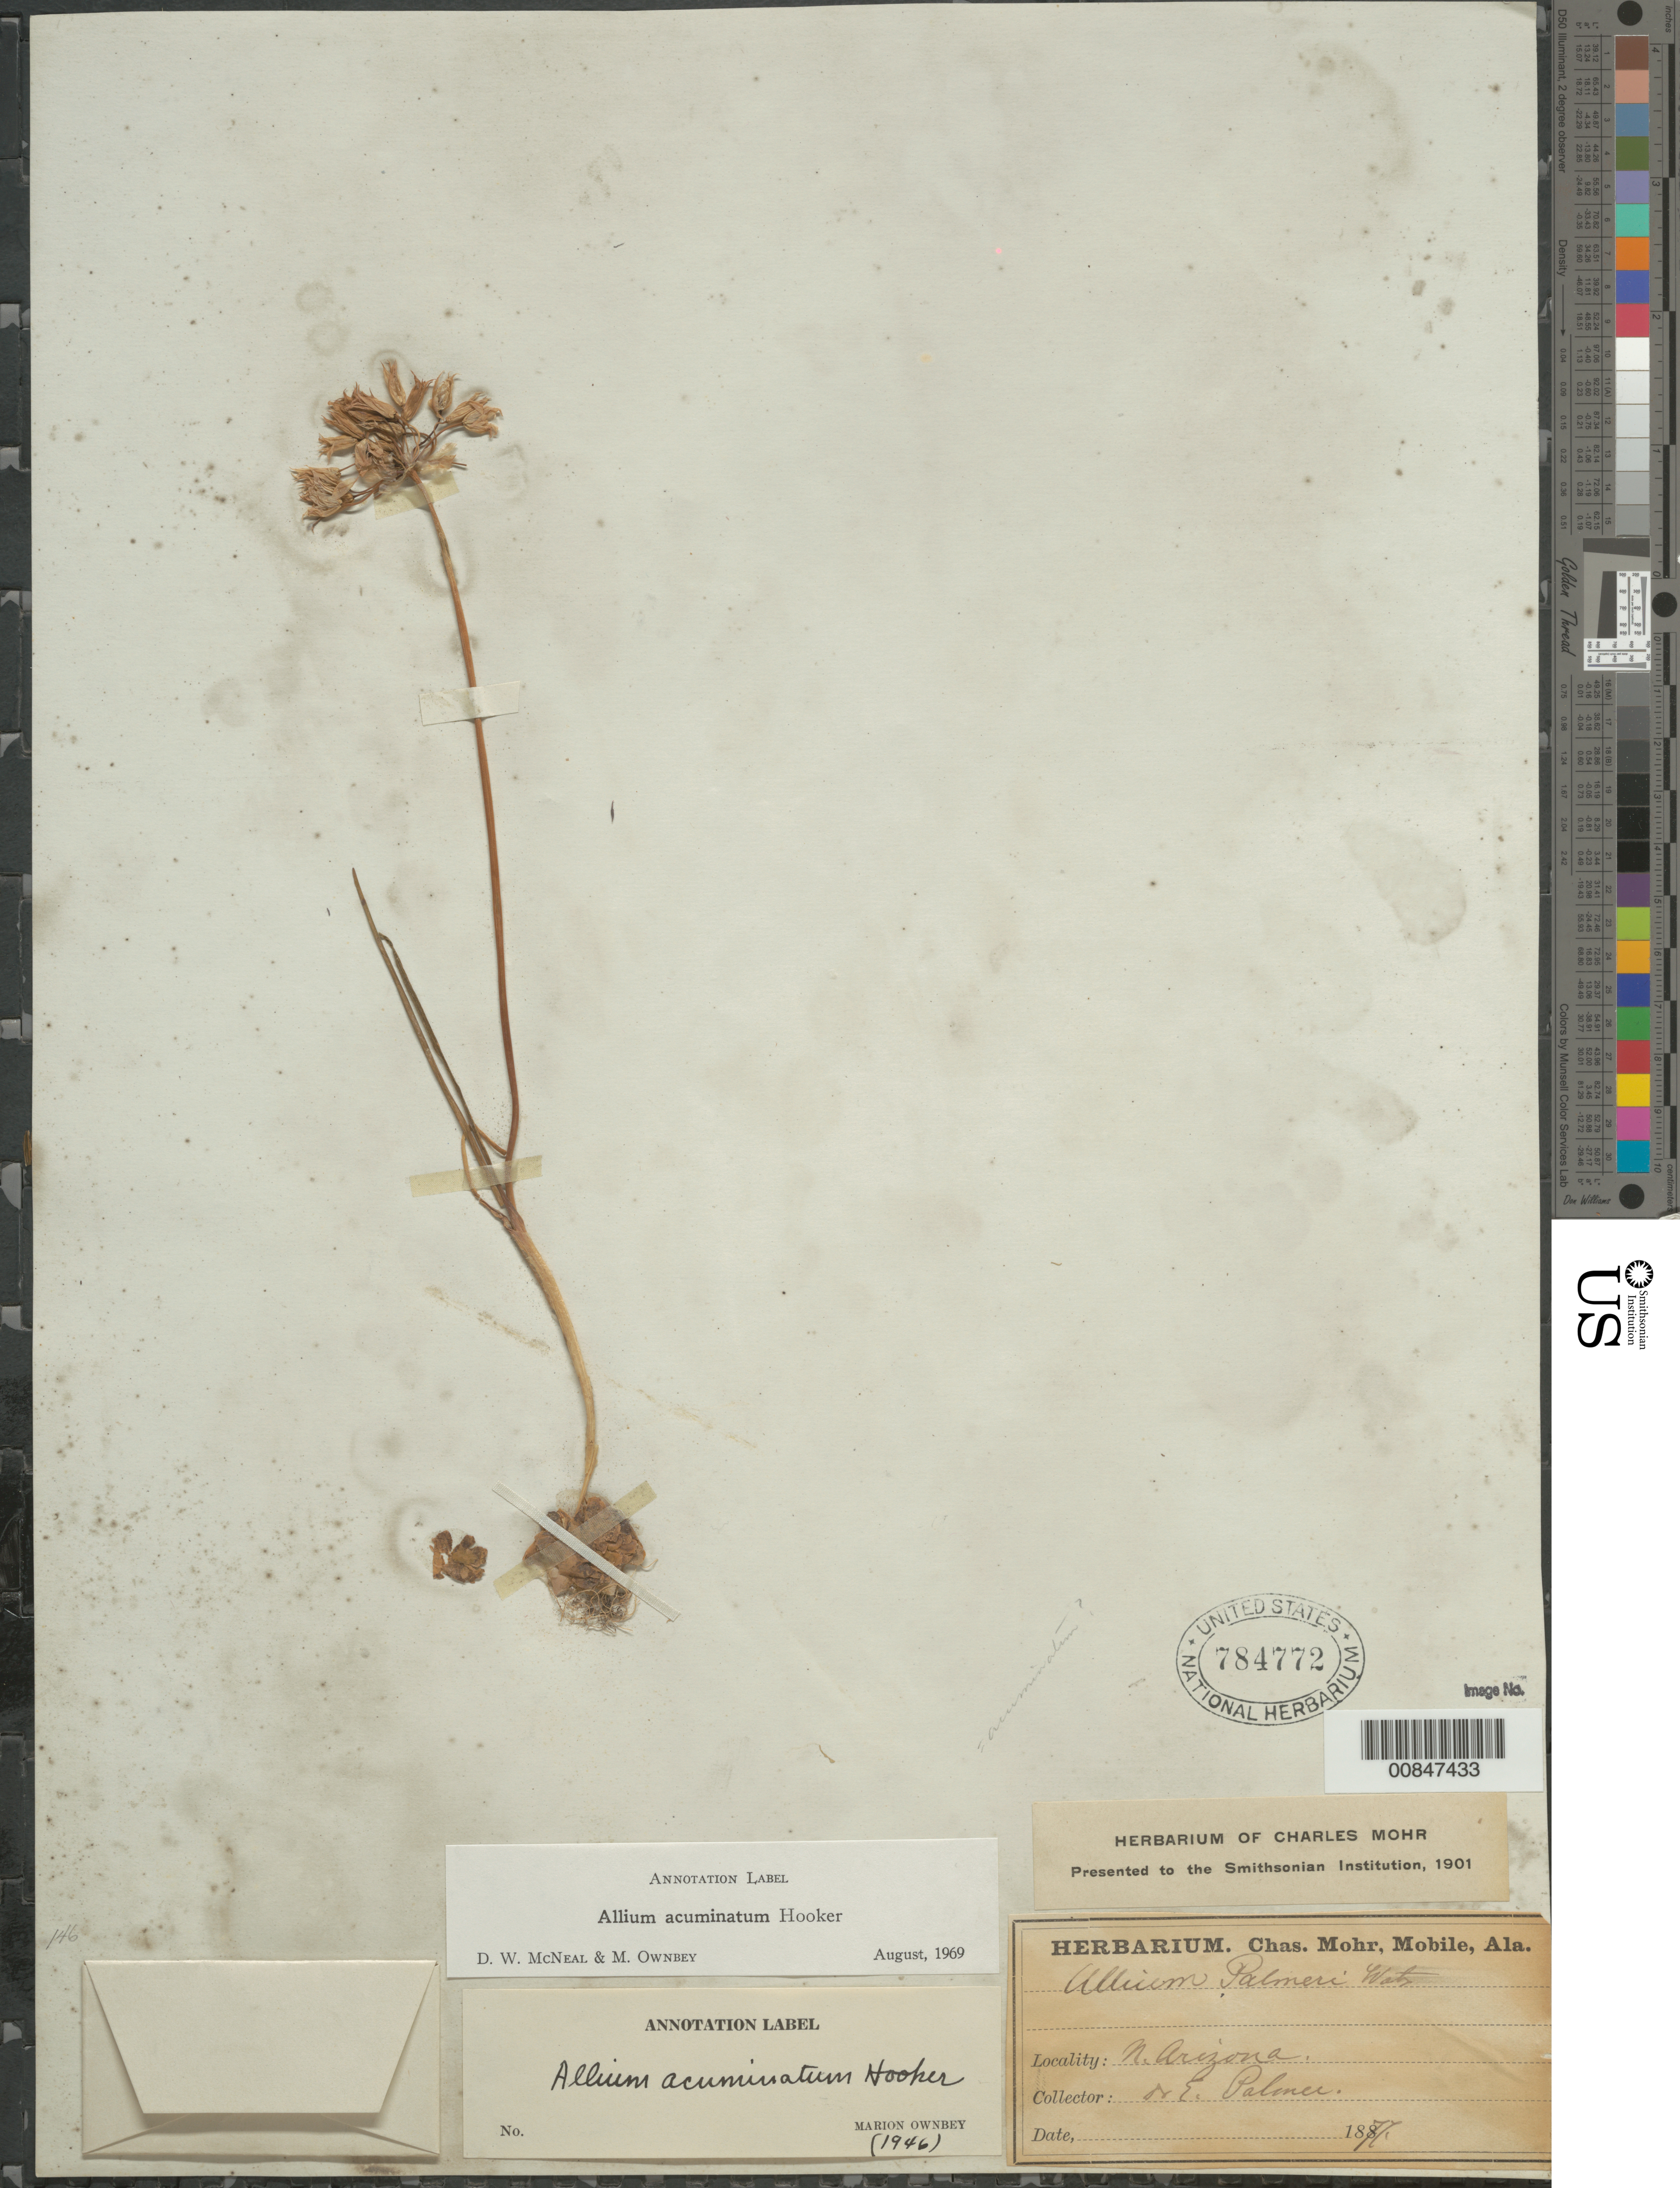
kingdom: Plantae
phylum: Tracheophyta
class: Liliopsida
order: Asparagales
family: Amaryllidaceae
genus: Allium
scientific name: Allium acuminatum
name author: Hook.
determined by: McNeal, D. W.; Ownbey, F. M.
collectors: E. Palmer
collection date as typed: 1877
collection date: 1877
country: United States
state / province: Arizona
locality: N Arizona.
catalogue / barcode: US 784772